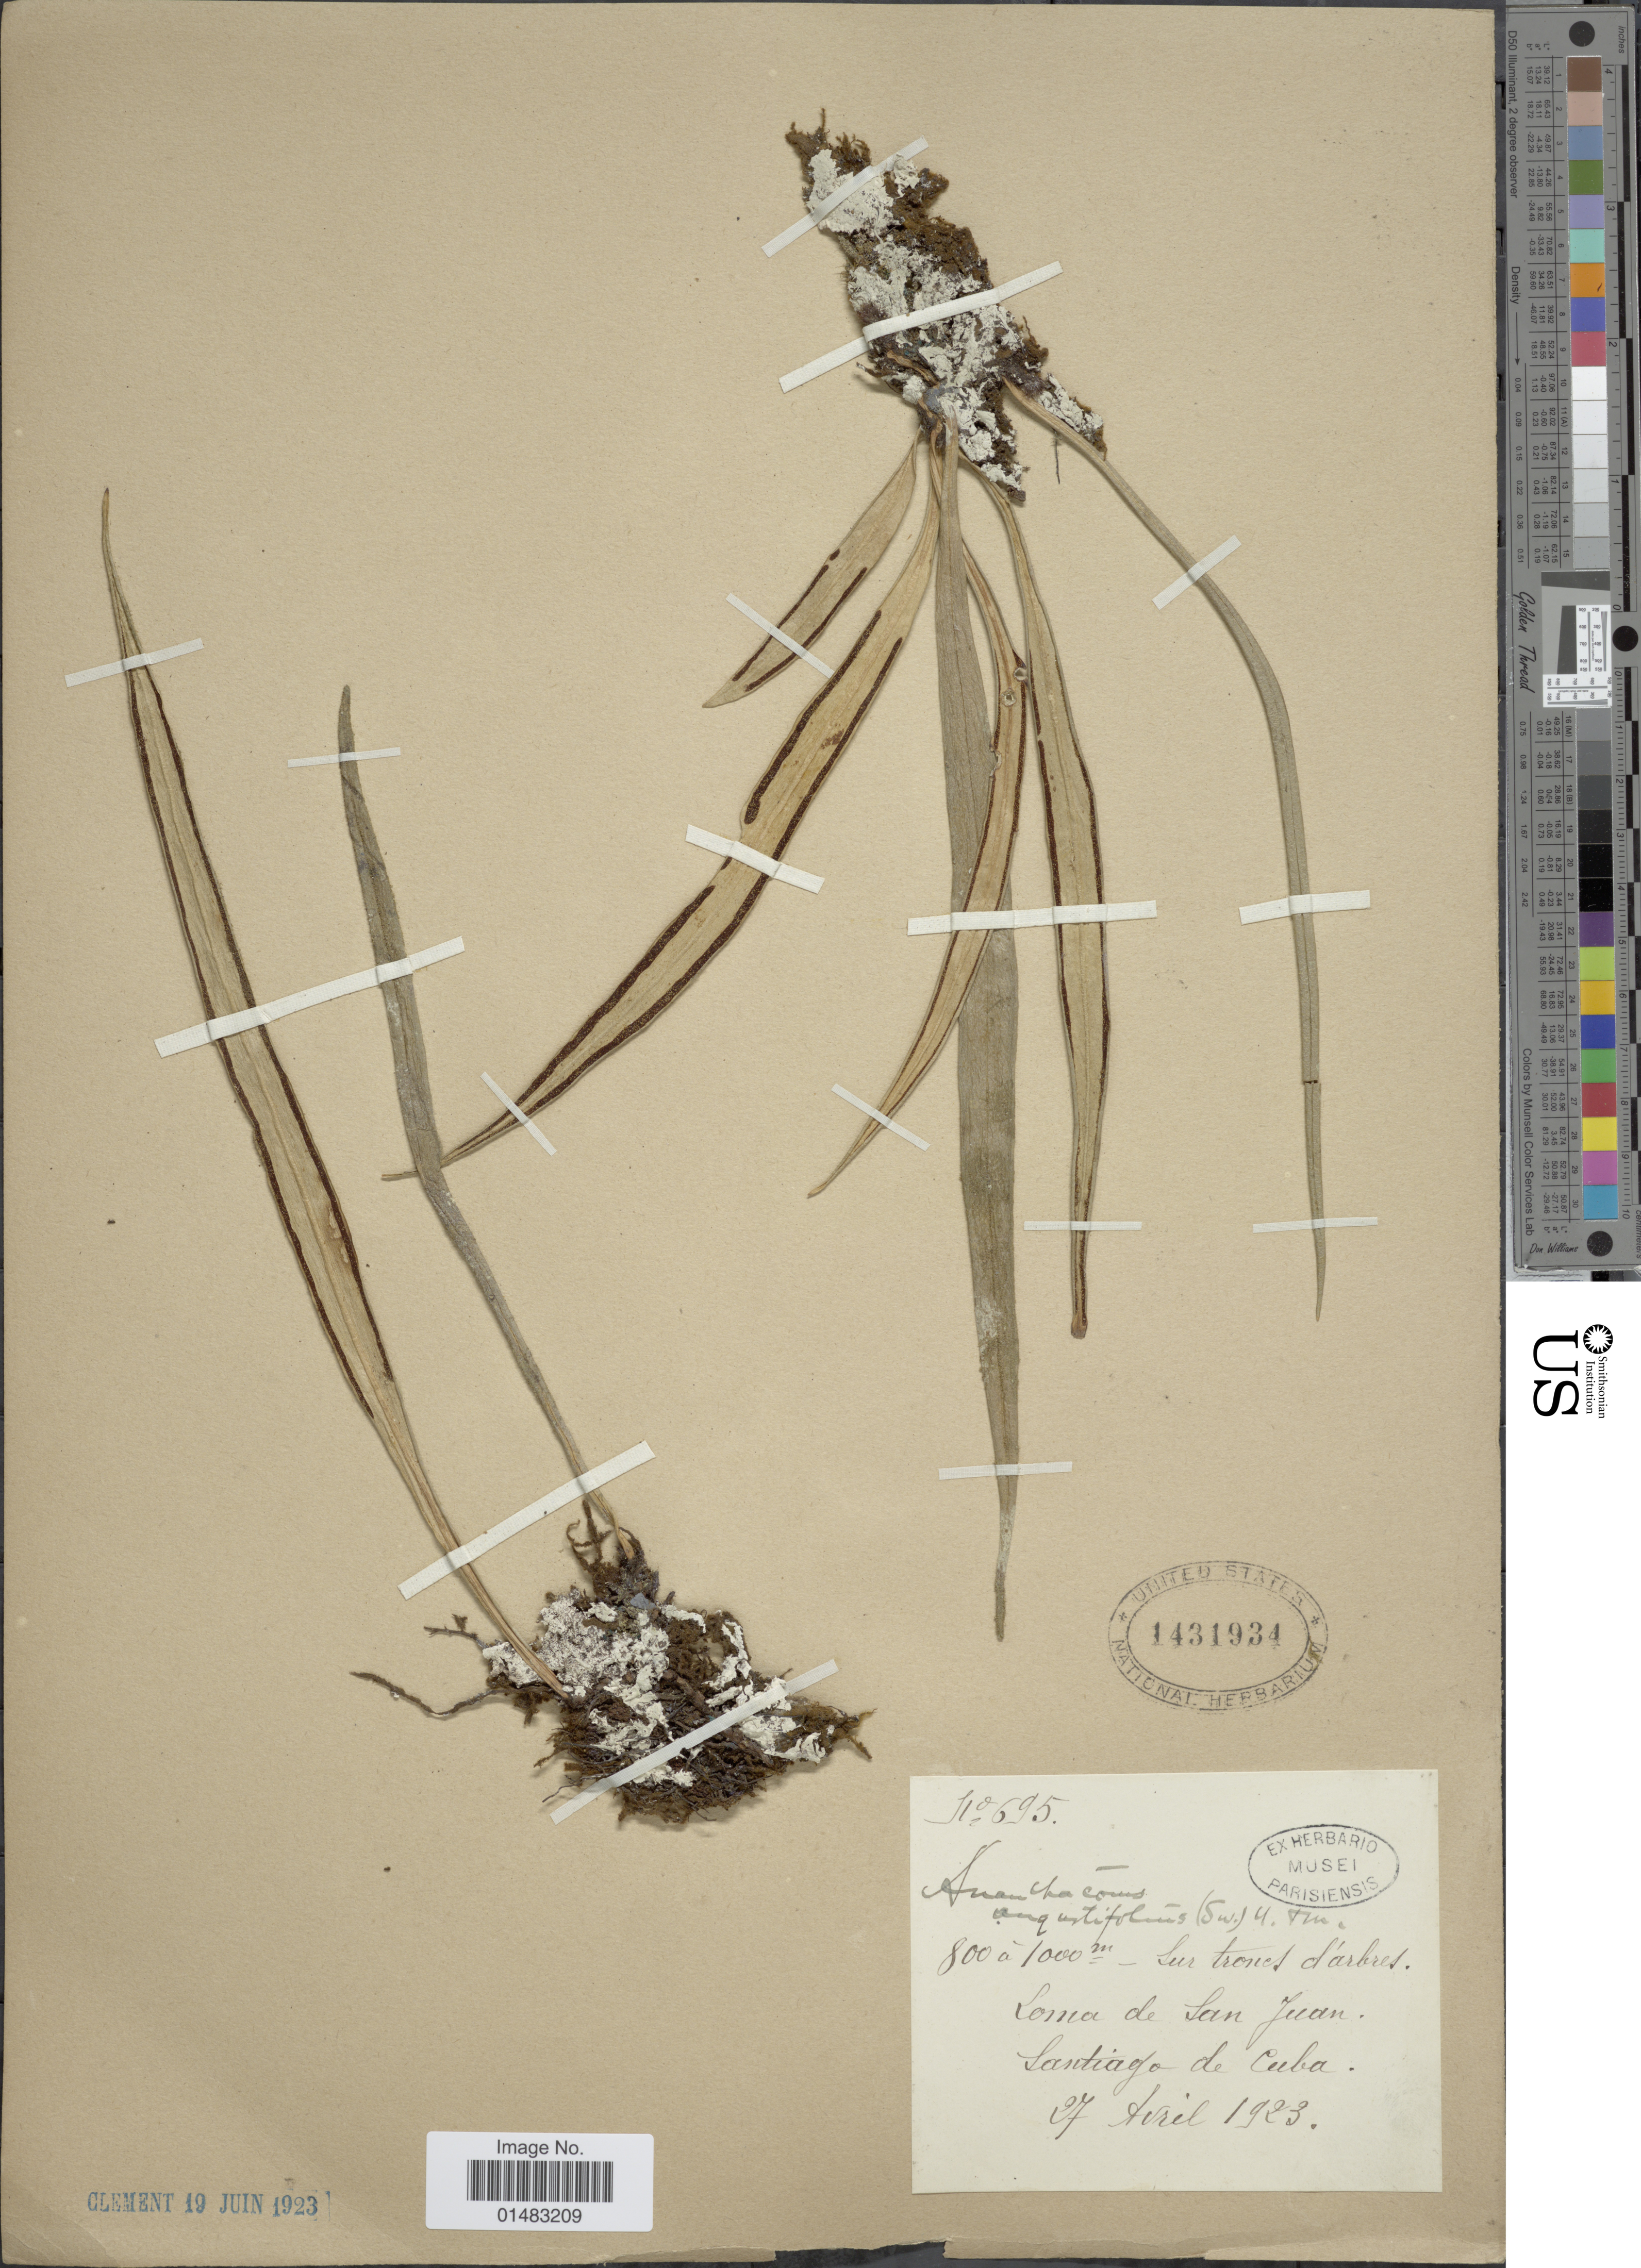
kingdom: Plantae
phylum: Tracheophyta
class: Polypodiopsida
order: Polypodiales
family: Pteridaceae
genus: Ananthacorus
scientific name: Ananthacorus angustifolius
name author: (Sw.) Underw. & Maxon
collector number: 695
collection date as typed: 27 Avril 1923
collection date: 1923-04-27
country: Cuba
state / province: Santiago de Cuba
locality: Loma de San Juan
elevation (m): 800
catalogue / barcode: US 1431934